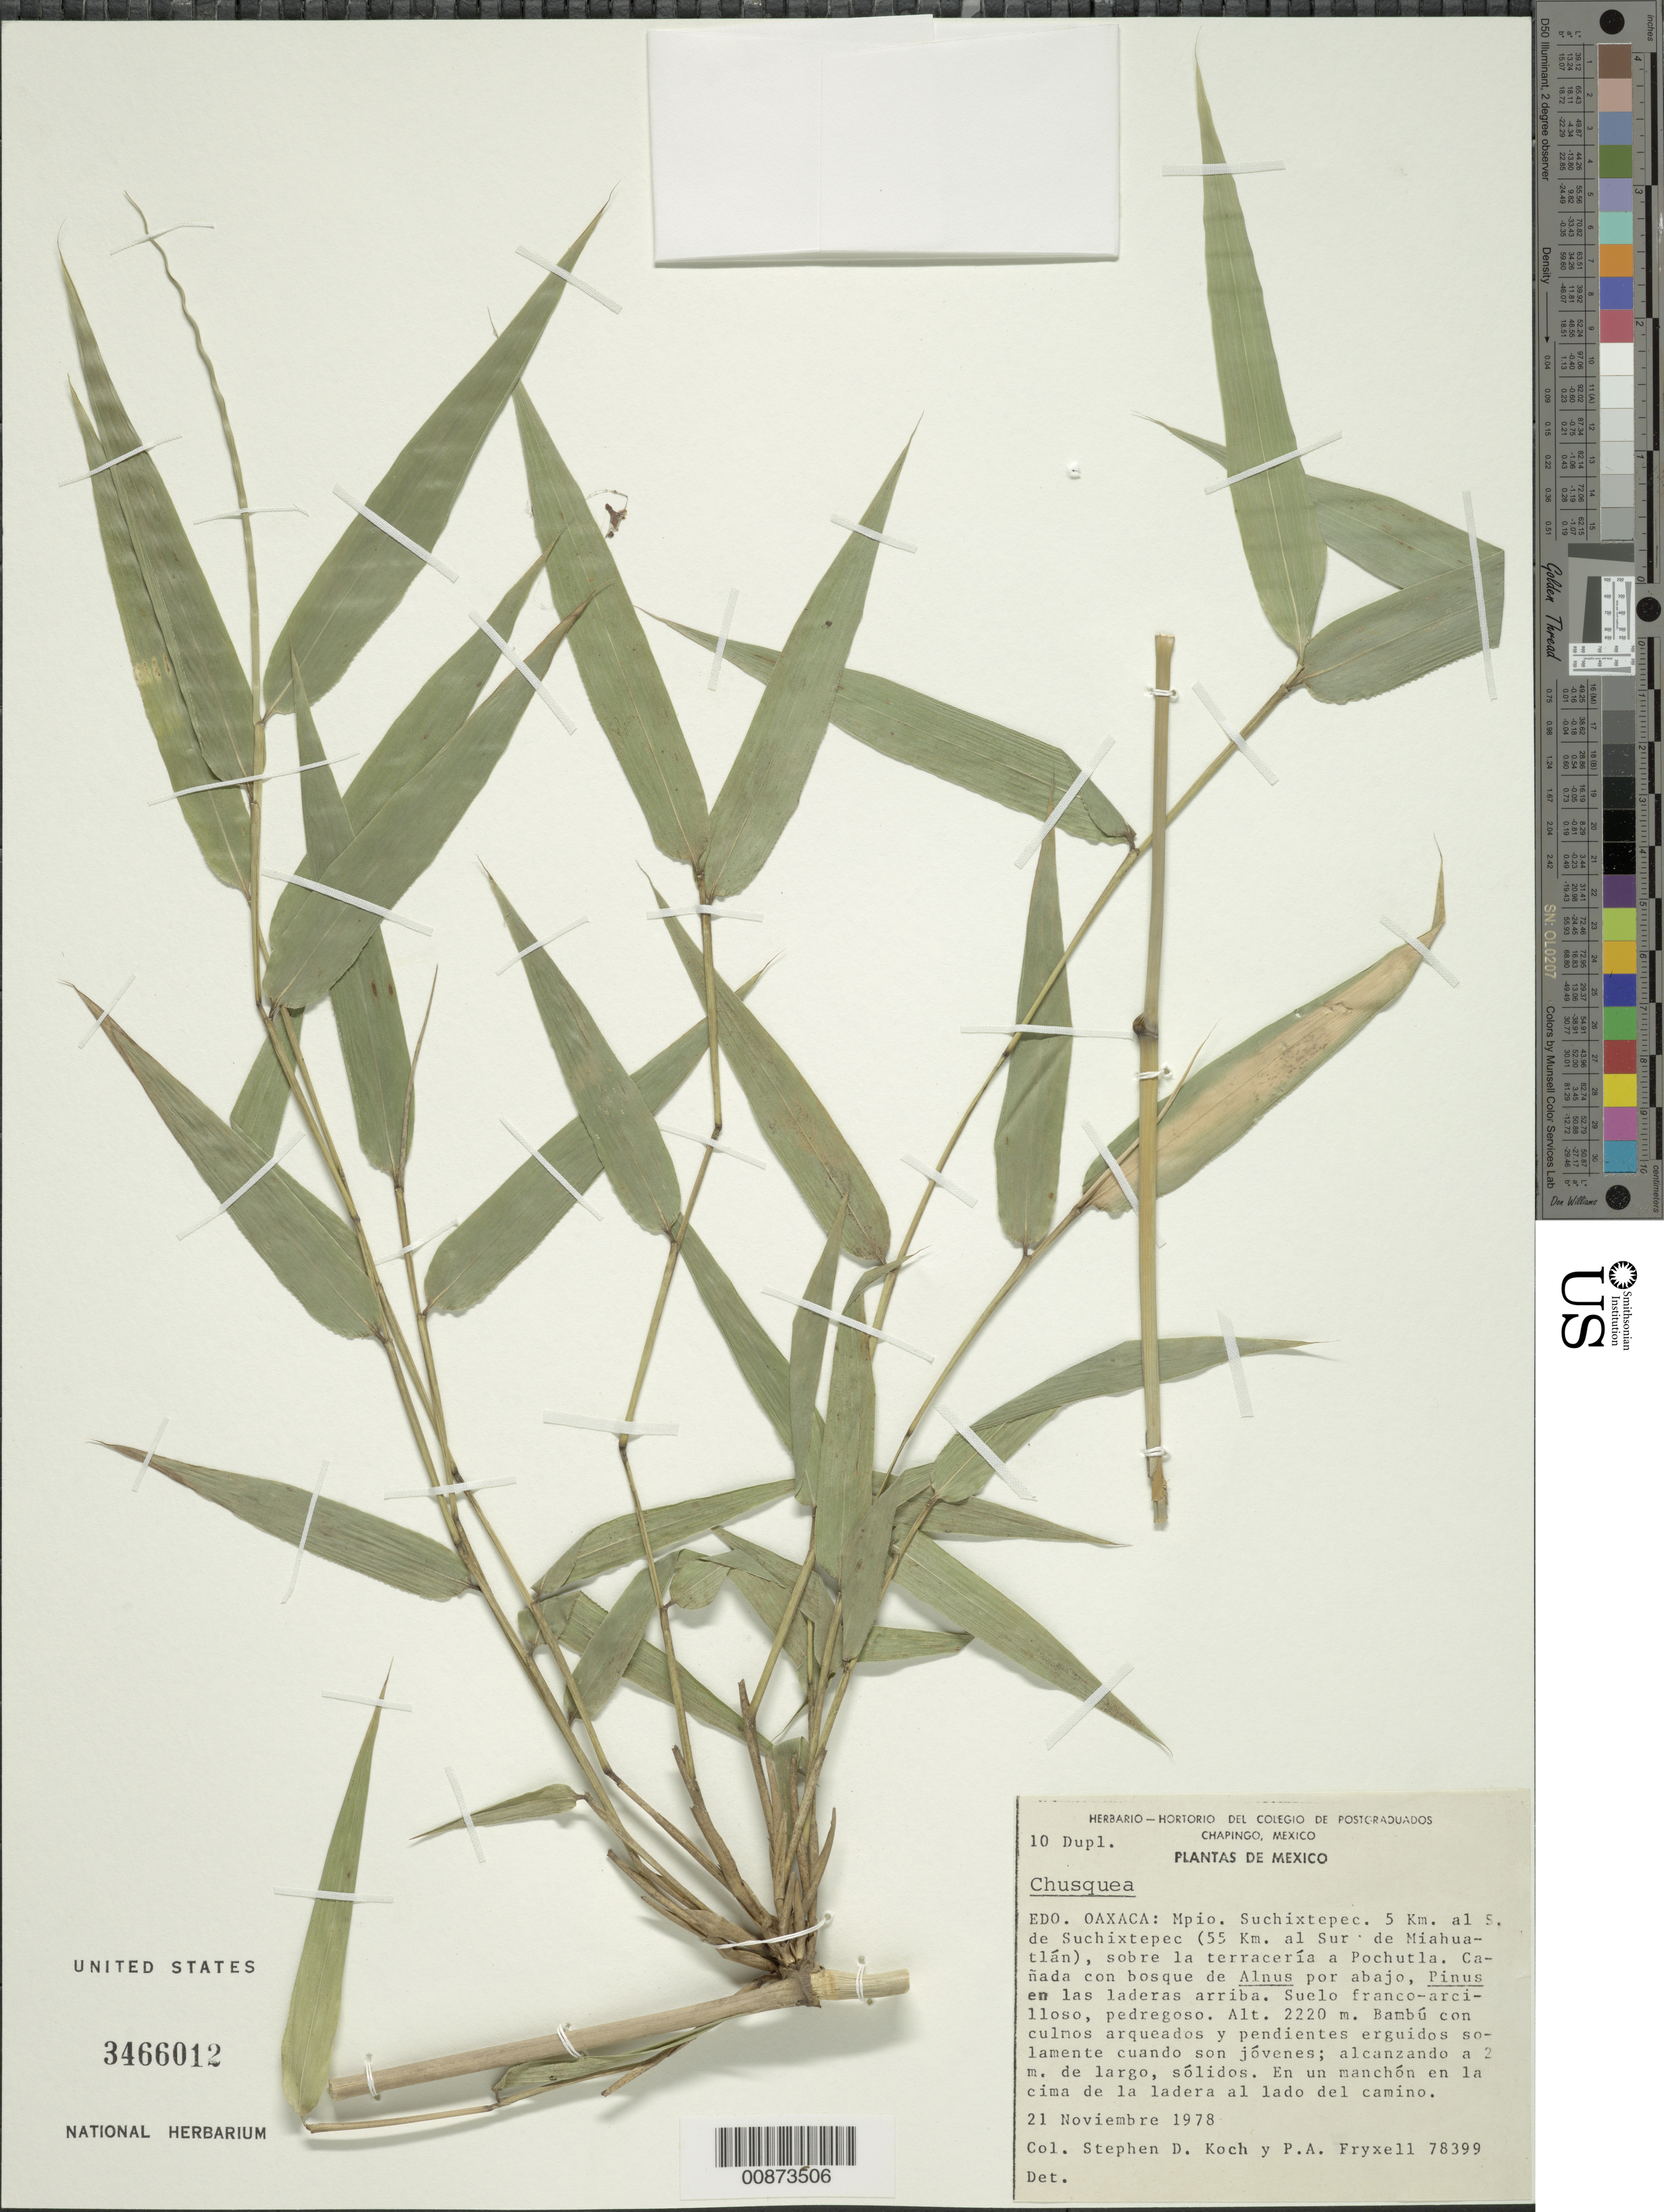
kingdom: Plantae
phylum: Tracheophyta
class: Liliopsida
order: Poales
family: Poaceae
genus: Chusquea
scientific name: Chusquea sp.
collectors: S. D. Koch et al.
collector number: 78399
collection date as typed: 21 Nov 1978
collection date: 1978-11-21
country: Mexico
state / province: Oaxaca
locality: S of Suchixtepec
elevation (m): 2220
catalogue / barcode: US 3466012